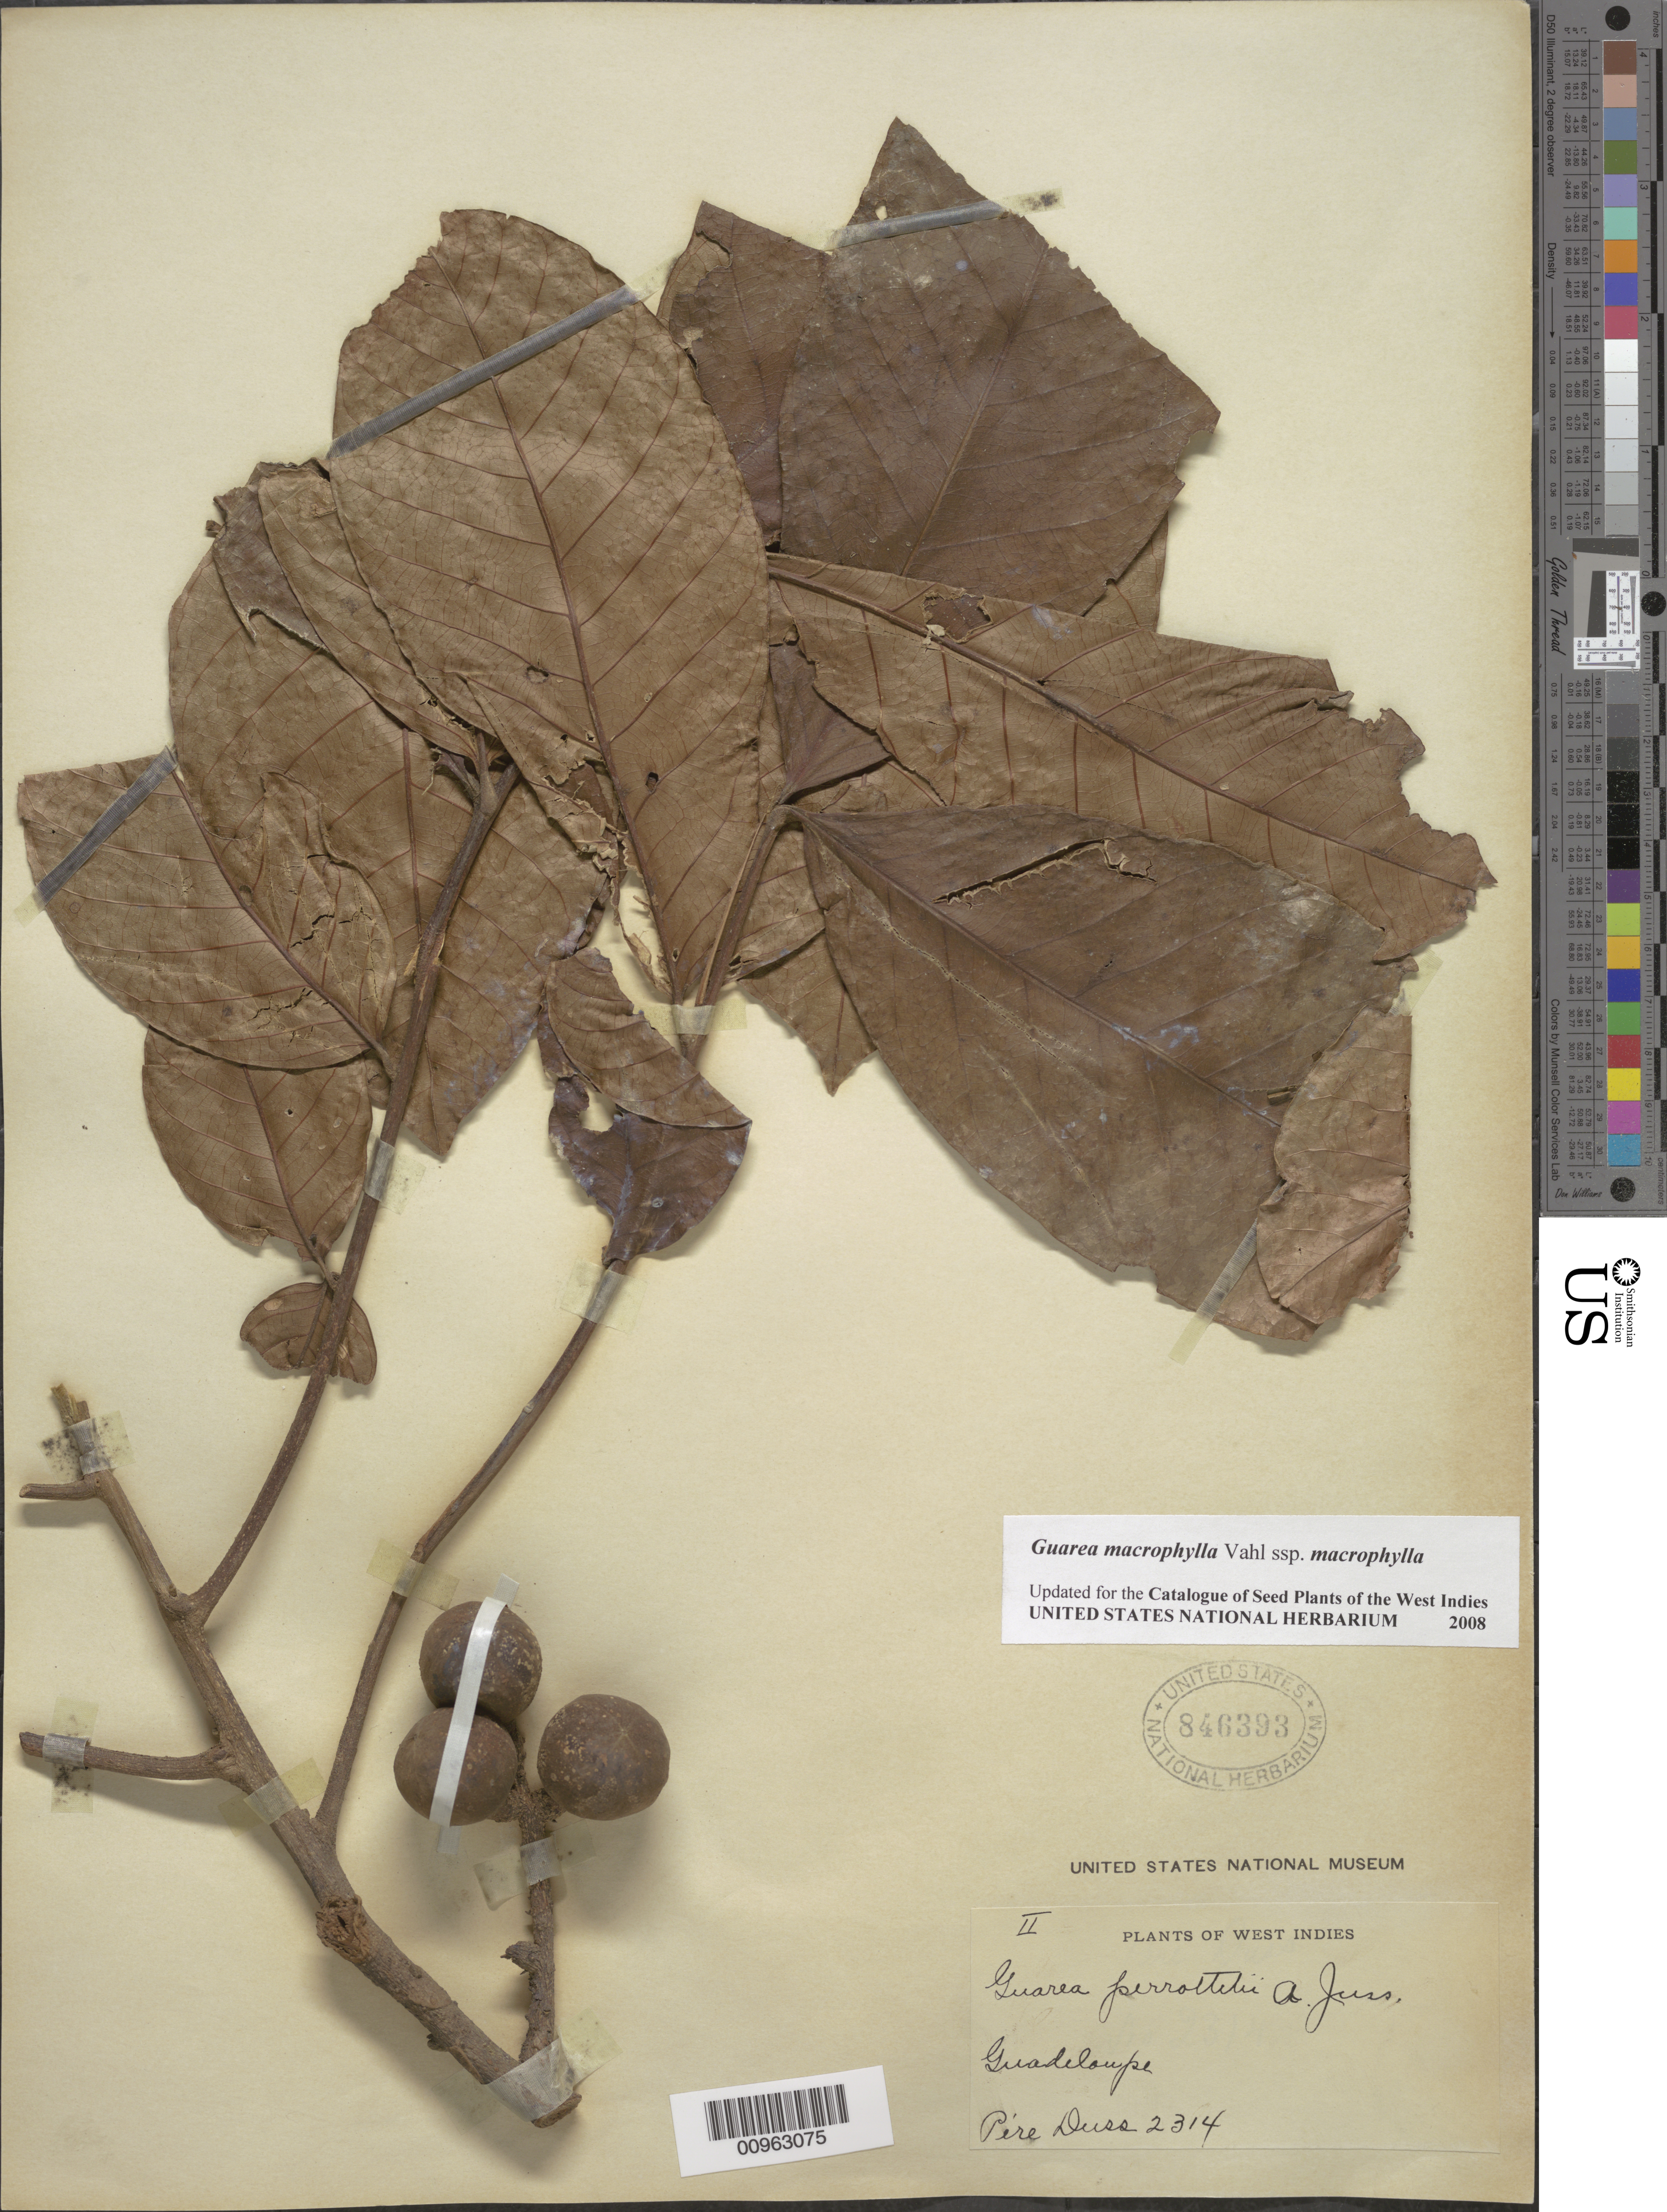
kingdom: Plantae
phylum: Tracheophyta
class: Magnoliopsida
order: Sapindales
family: Meliaceae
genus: Guarea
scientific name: Guarea macrophylla subsp. macrophylla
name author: Vahl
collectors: Père Duss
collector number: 2314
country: Guadeloupe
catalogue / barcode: US 846393